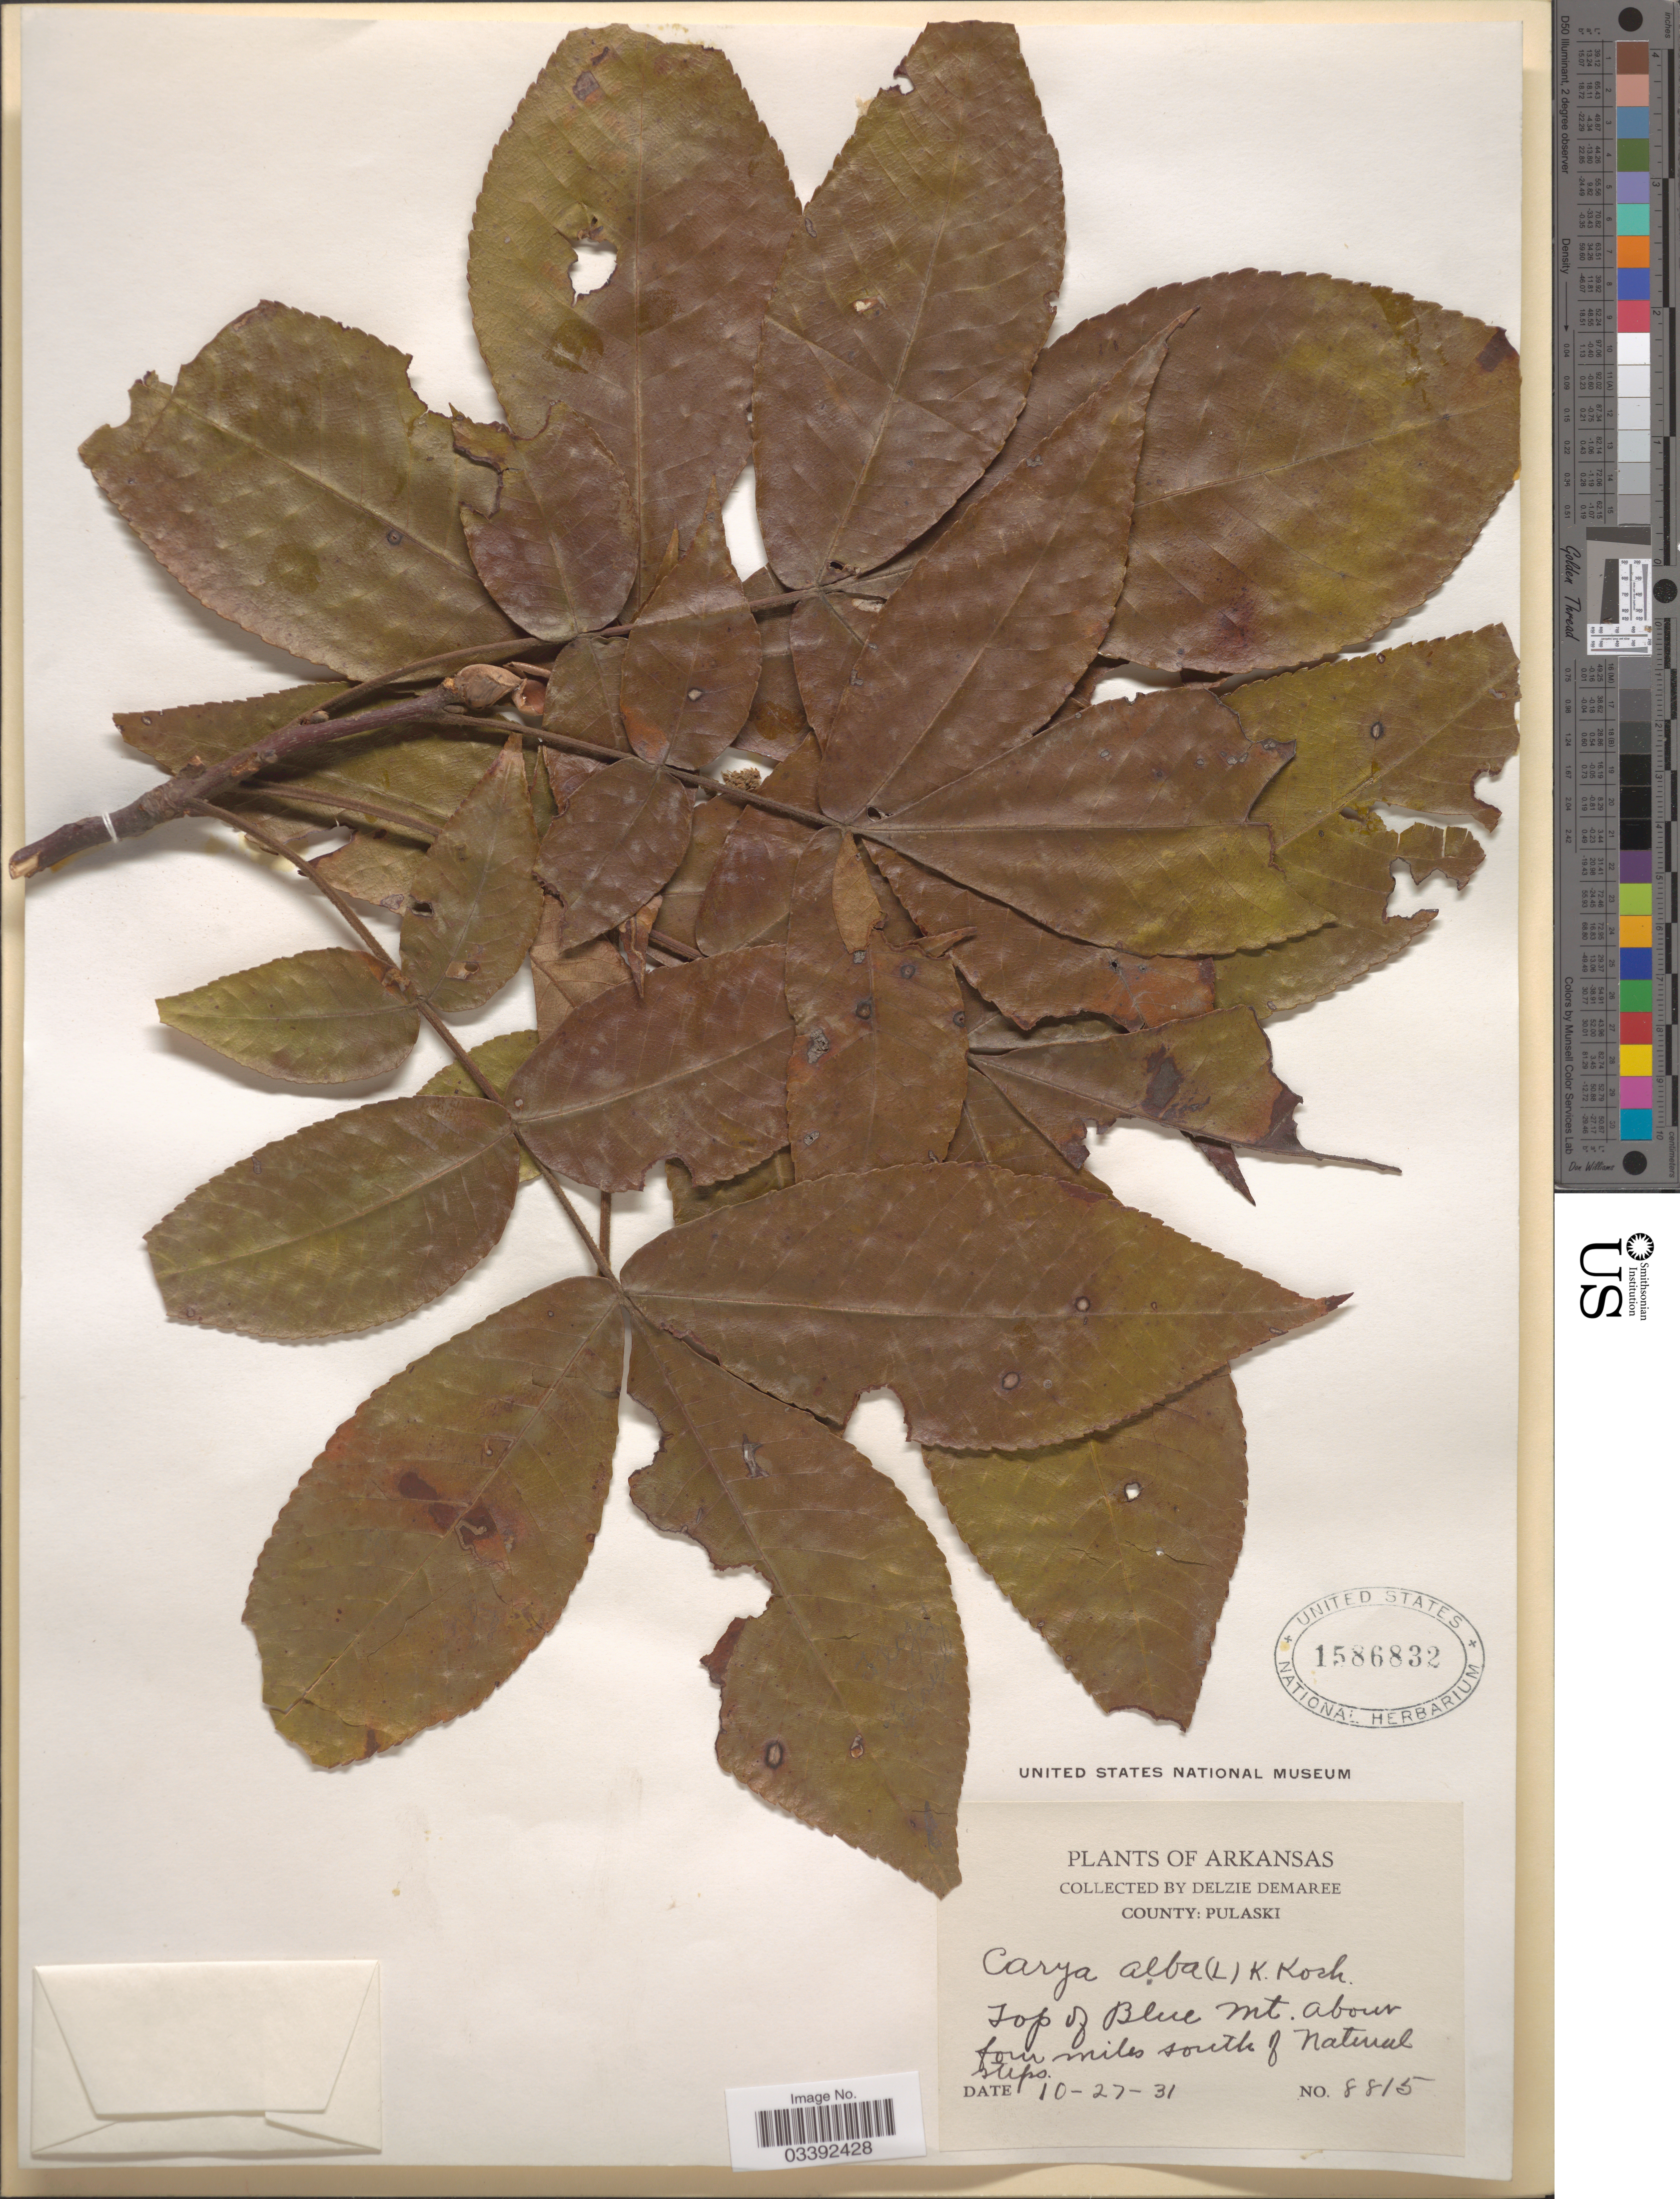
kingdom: Plantae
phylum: Tracheophyta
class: Magnoliopsida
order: Fagales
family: Juglandaceae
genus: Carya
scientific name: Carya tomentosa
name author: (Lam.) Nutt.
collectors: D. Demaree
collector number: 8815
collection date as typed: Transcribed d/m/y: 27/10/31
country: United States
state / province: Arkansas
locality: County: Pulaski. Top of Blue Mt. about four miles south of Natural Steps.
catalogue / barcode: US 1586832